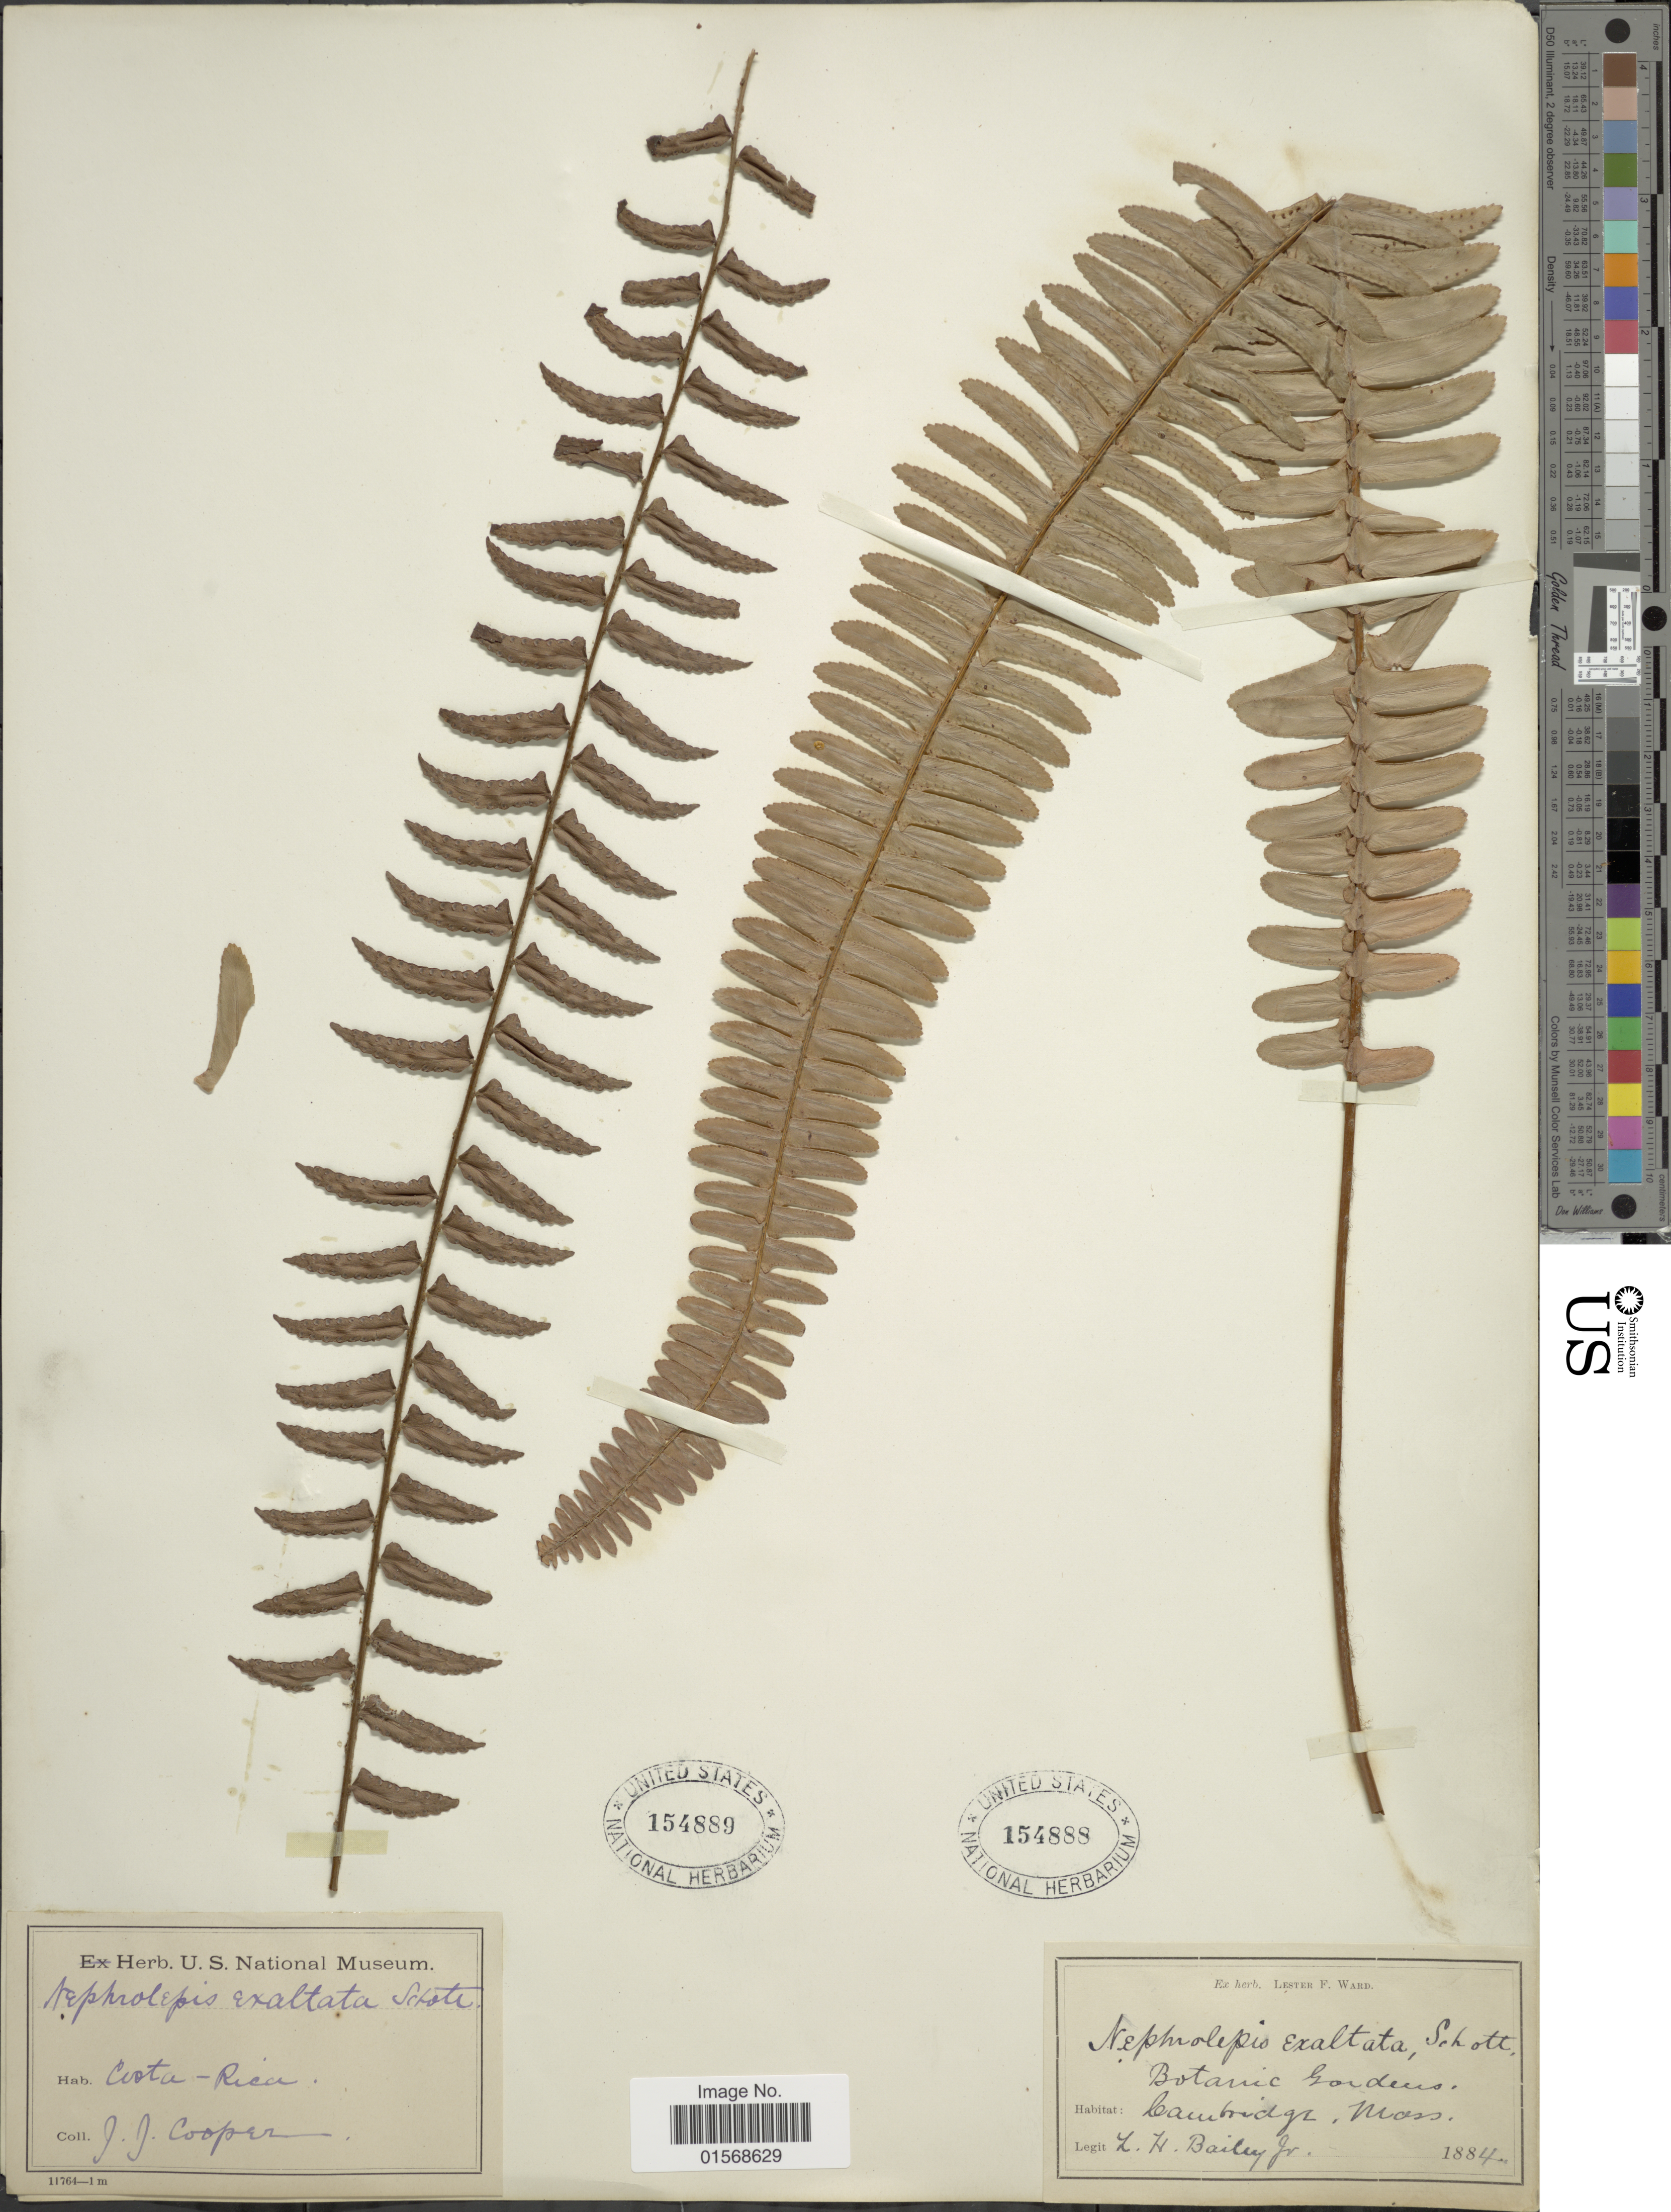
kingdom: Plantae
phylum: Tracheophyta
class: Polypodiopsida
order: Polypodiales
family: Nephrolepidaceae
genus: Nephrolepis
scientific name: Nephrolepis exaltata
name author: (L.) Schott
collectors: L. H. Bailey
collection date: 1884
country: United States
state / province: Massachusetts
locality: Botanic Gardens, Cambridge, Mass.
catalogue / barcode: US 154888-2